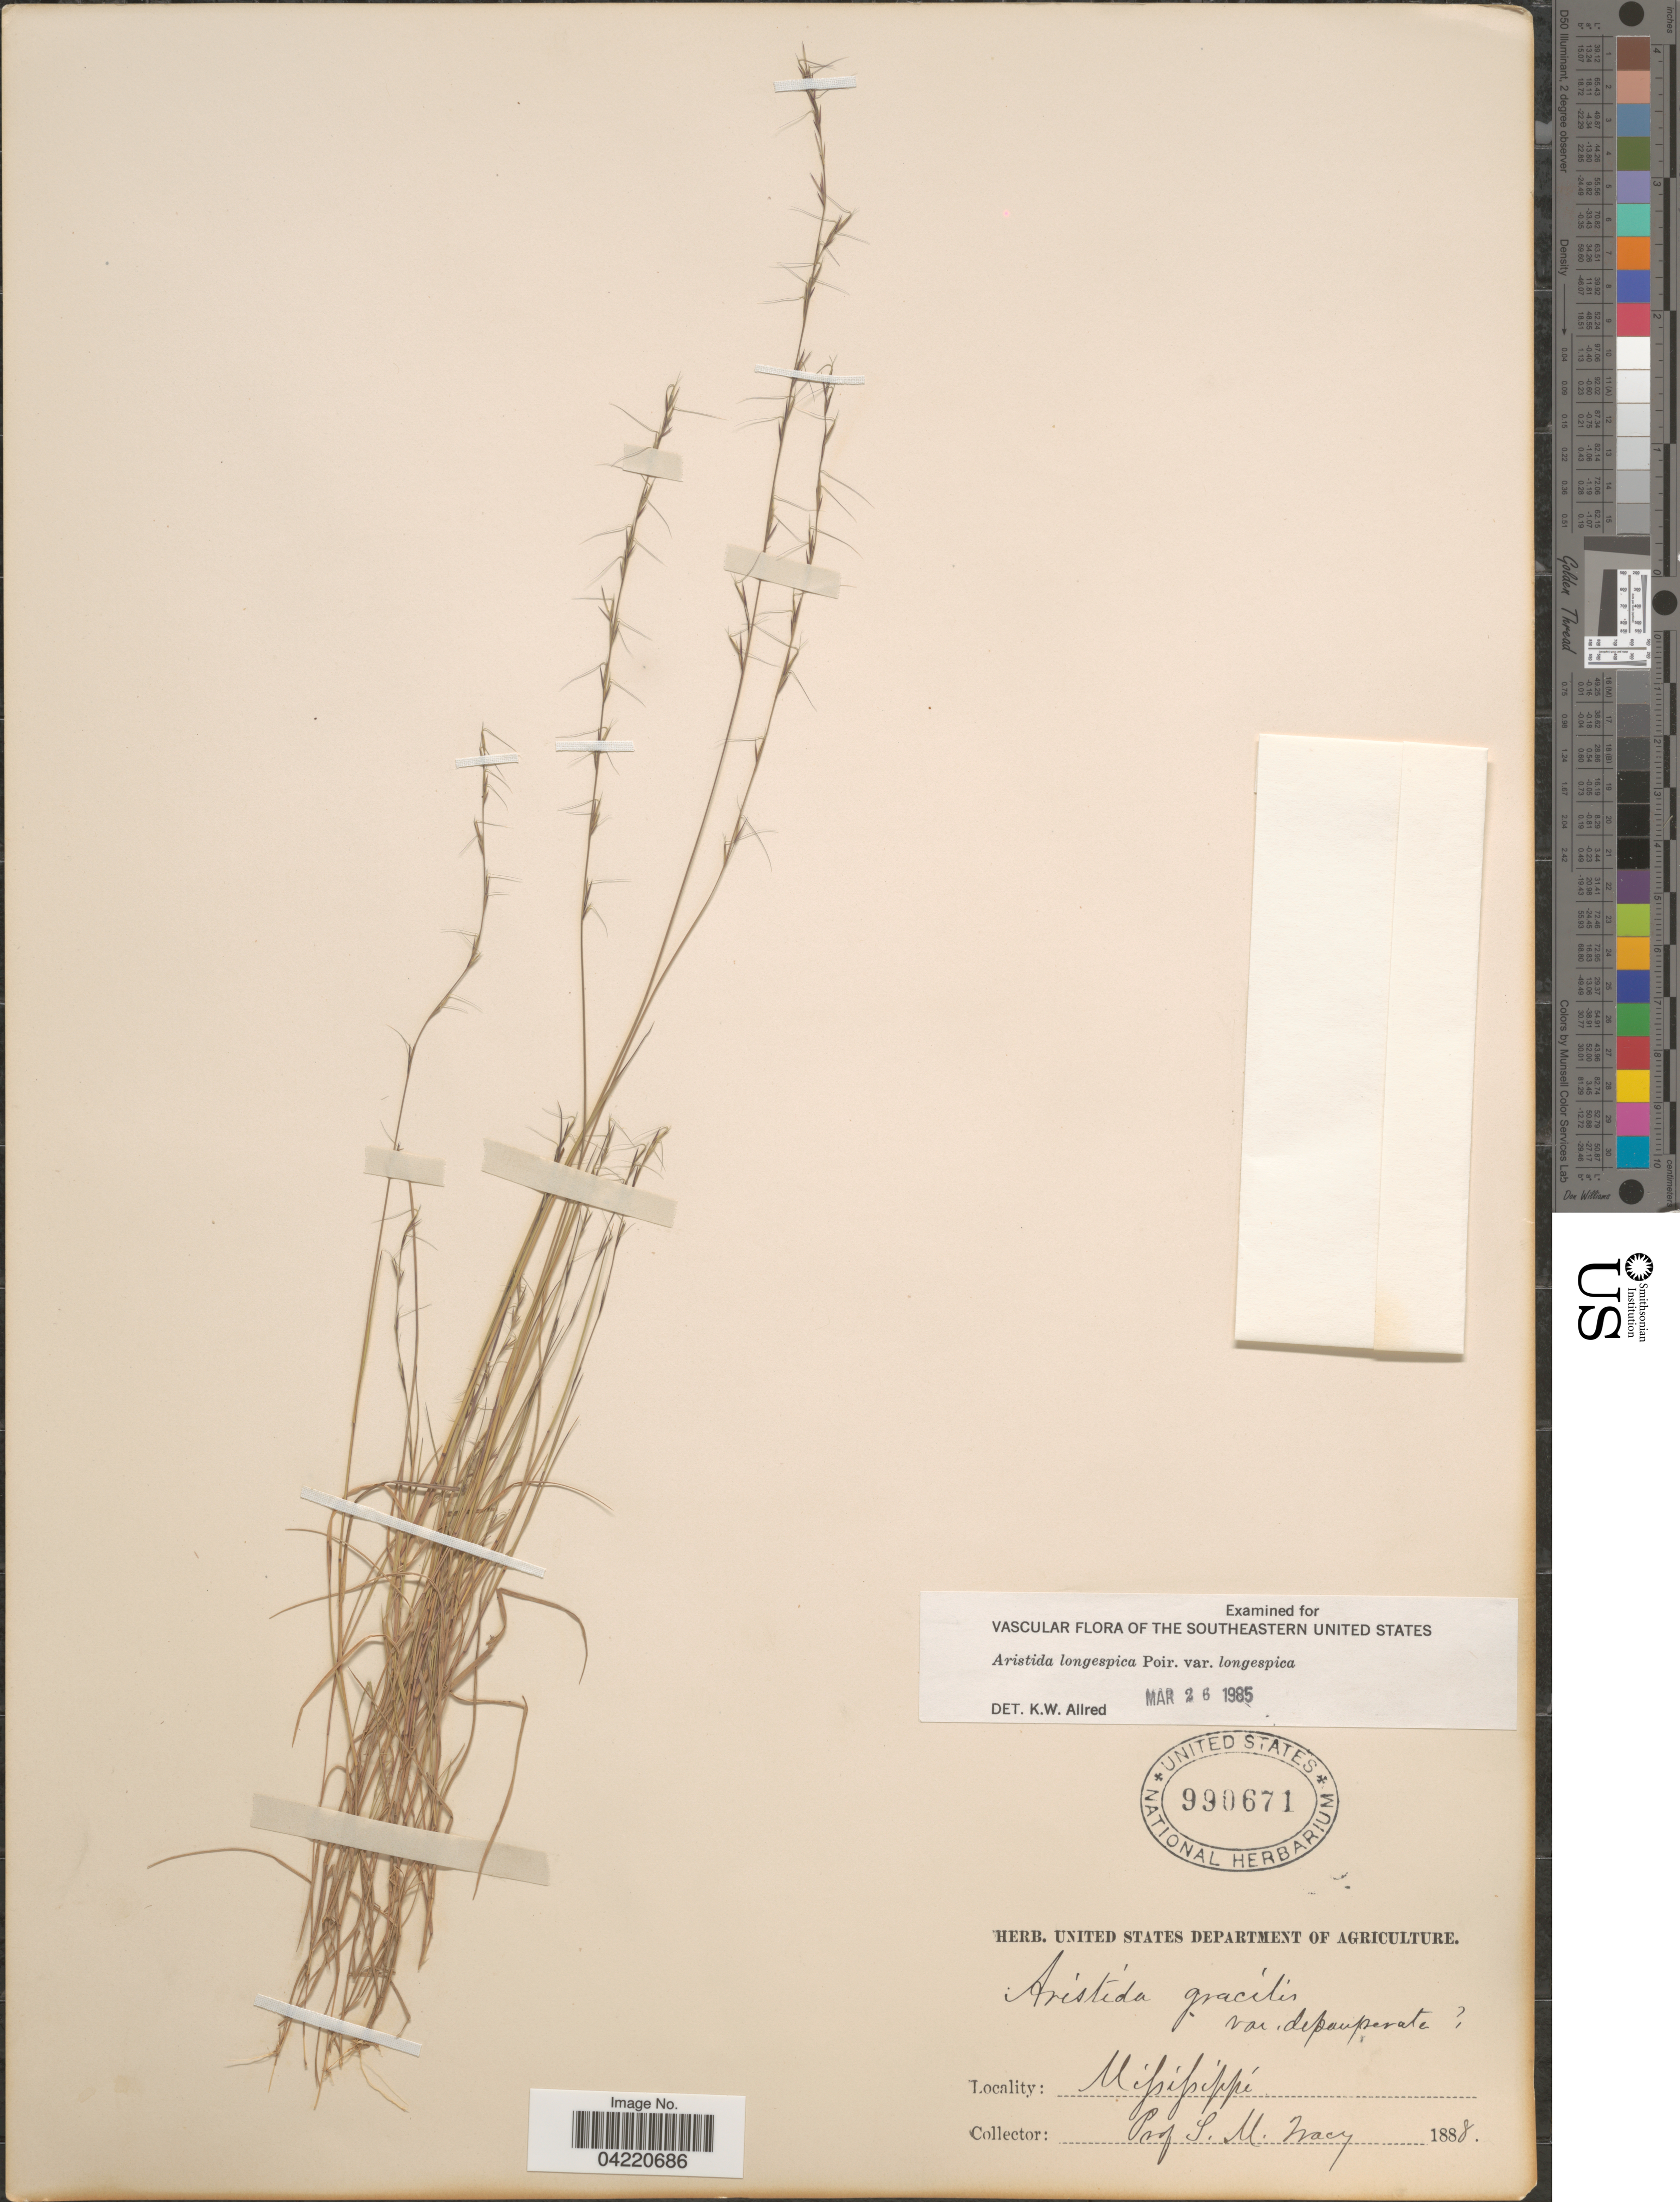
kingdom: Plantae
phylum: Tracheophyta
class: Liliopsida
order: Poales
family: Poaceae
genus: Aristida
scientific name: Aristida longespica var. longespica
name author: Poir.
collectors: S. M. Tracy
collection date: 1888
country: United States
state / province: Mississippi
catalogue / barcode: US 990671